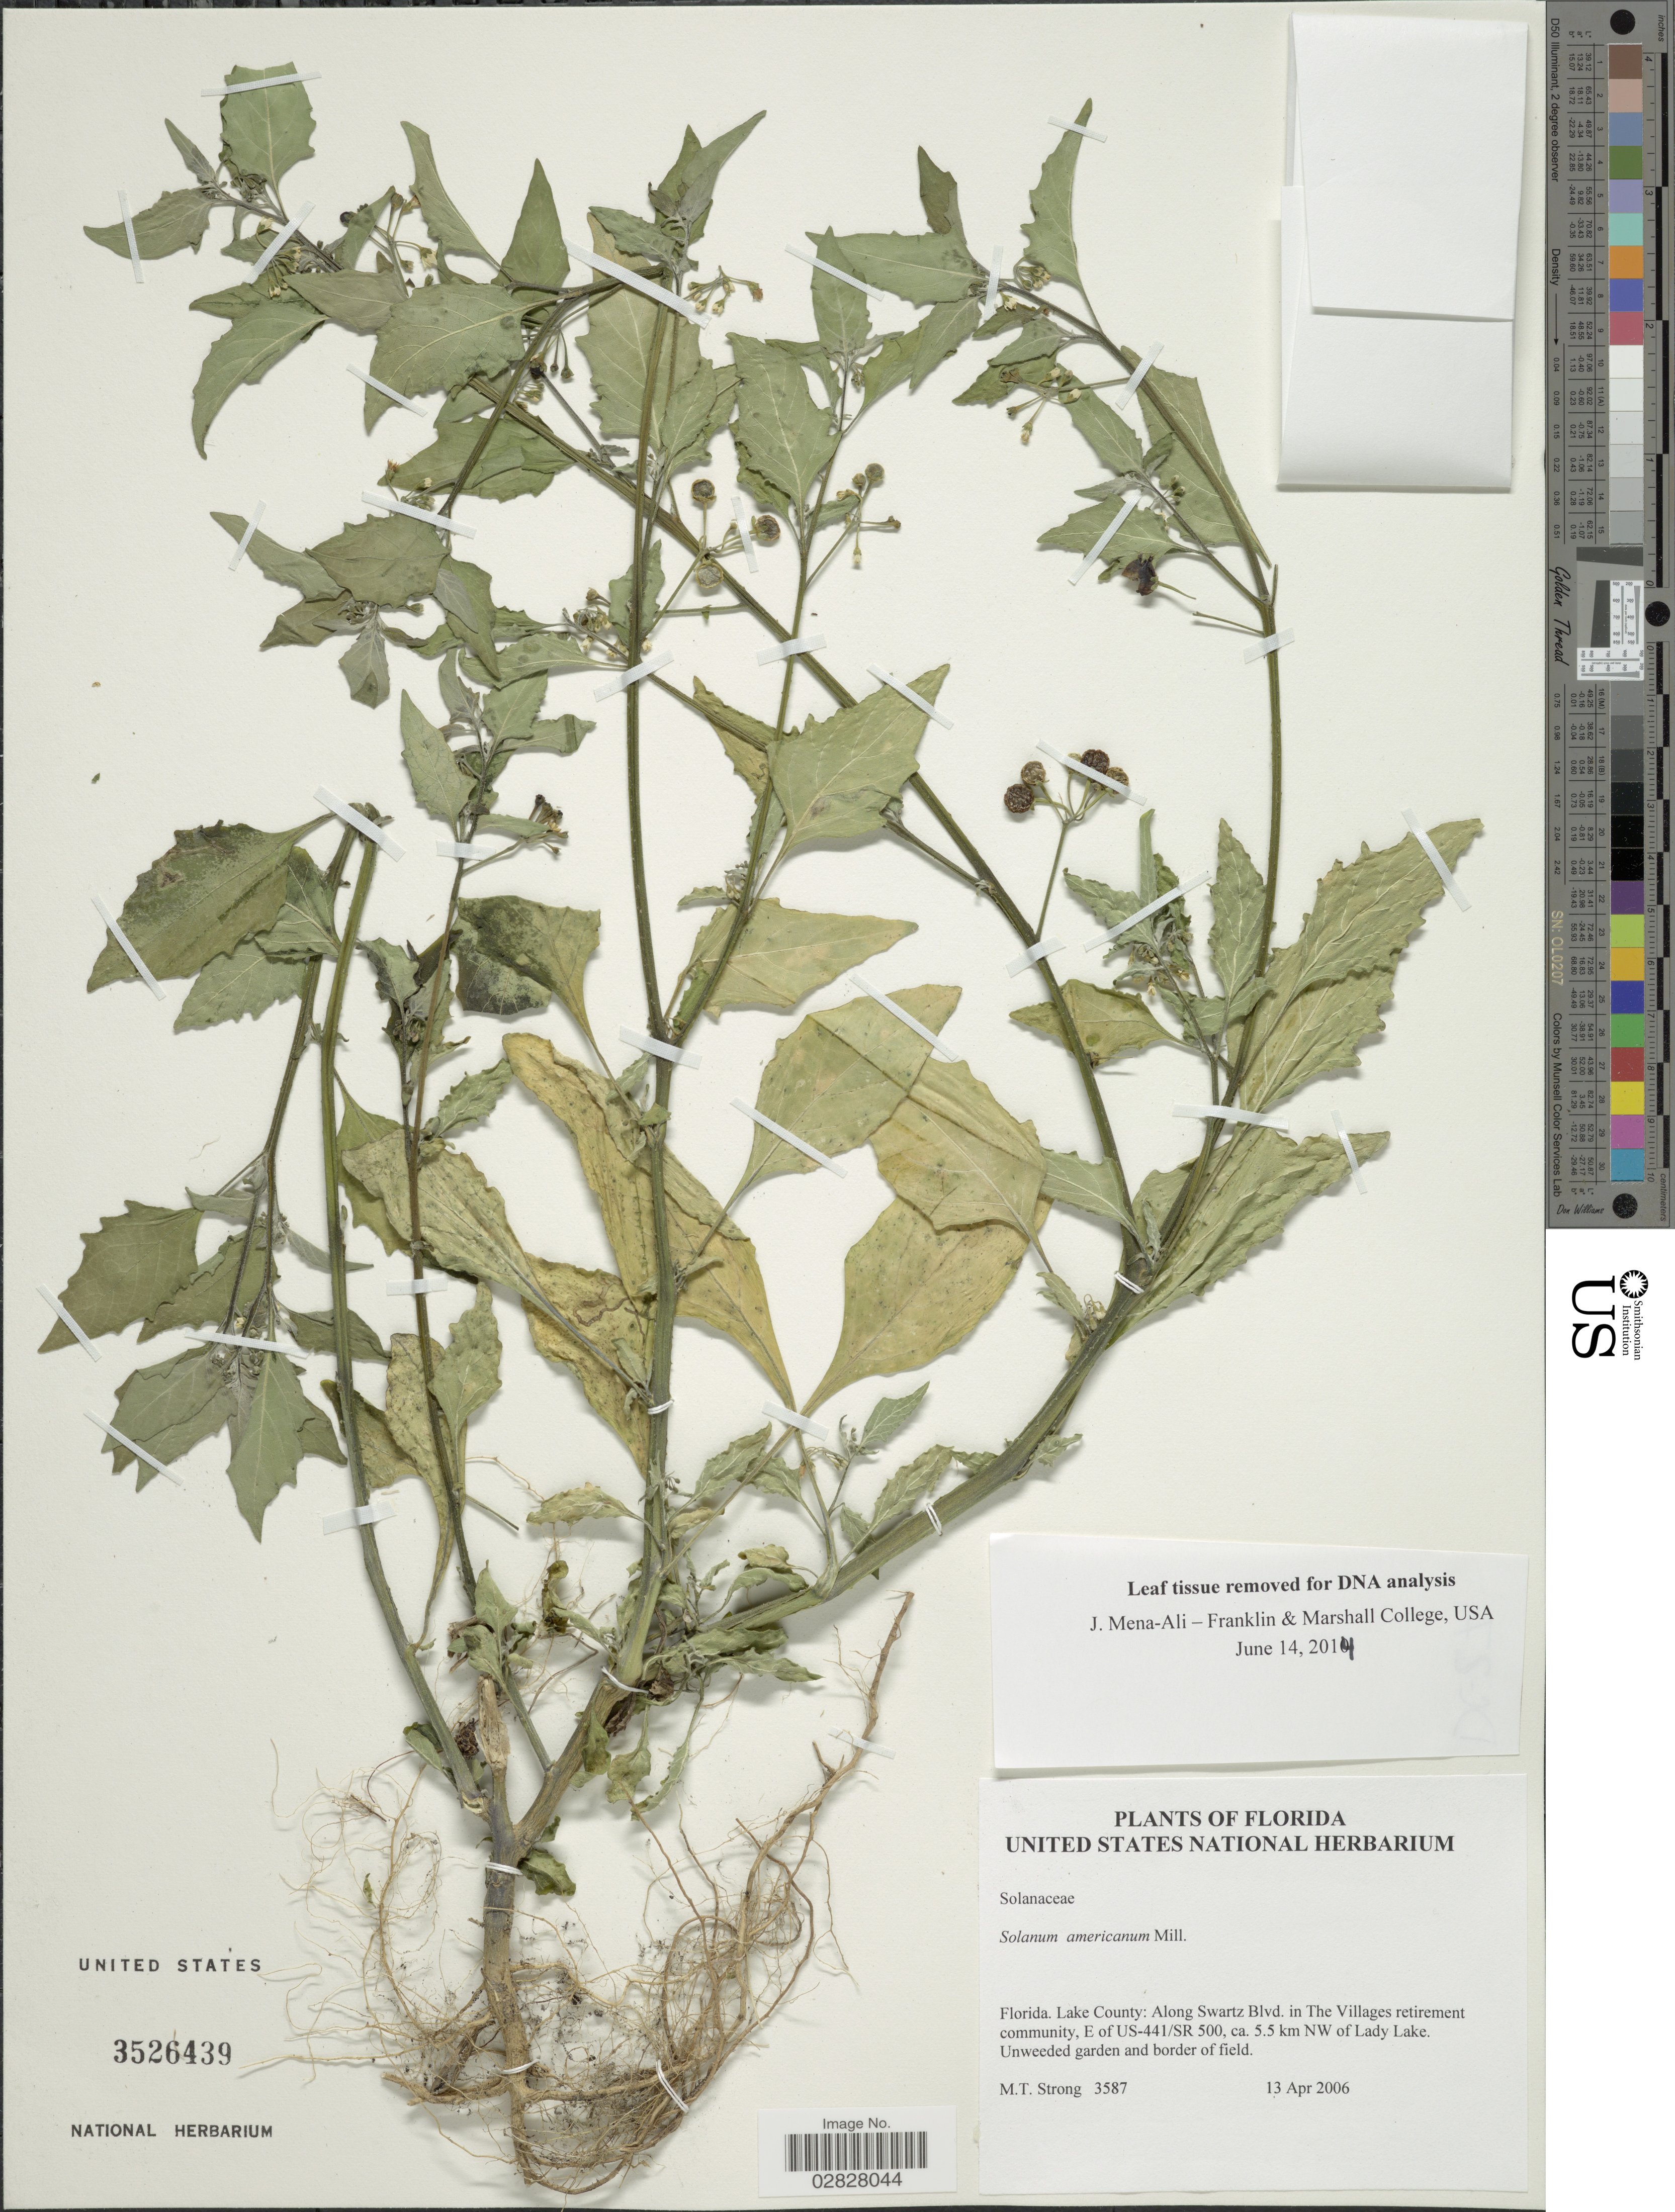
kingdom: Plantae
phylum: Tracheophyta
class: Magnoliopsida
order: Solanales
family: Solanaceae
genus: Solanum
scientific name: Solanum americanum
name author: Mill.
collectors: M. T. Strong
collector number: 3587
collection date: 2006-04-13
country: United States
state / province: Florida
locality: Lake County: Along Swartz Blvd. in The Villages retirement community, E of US-441/SR 500, ca. 5.5 km NW of Lady Lake.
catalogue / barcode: US 3526439